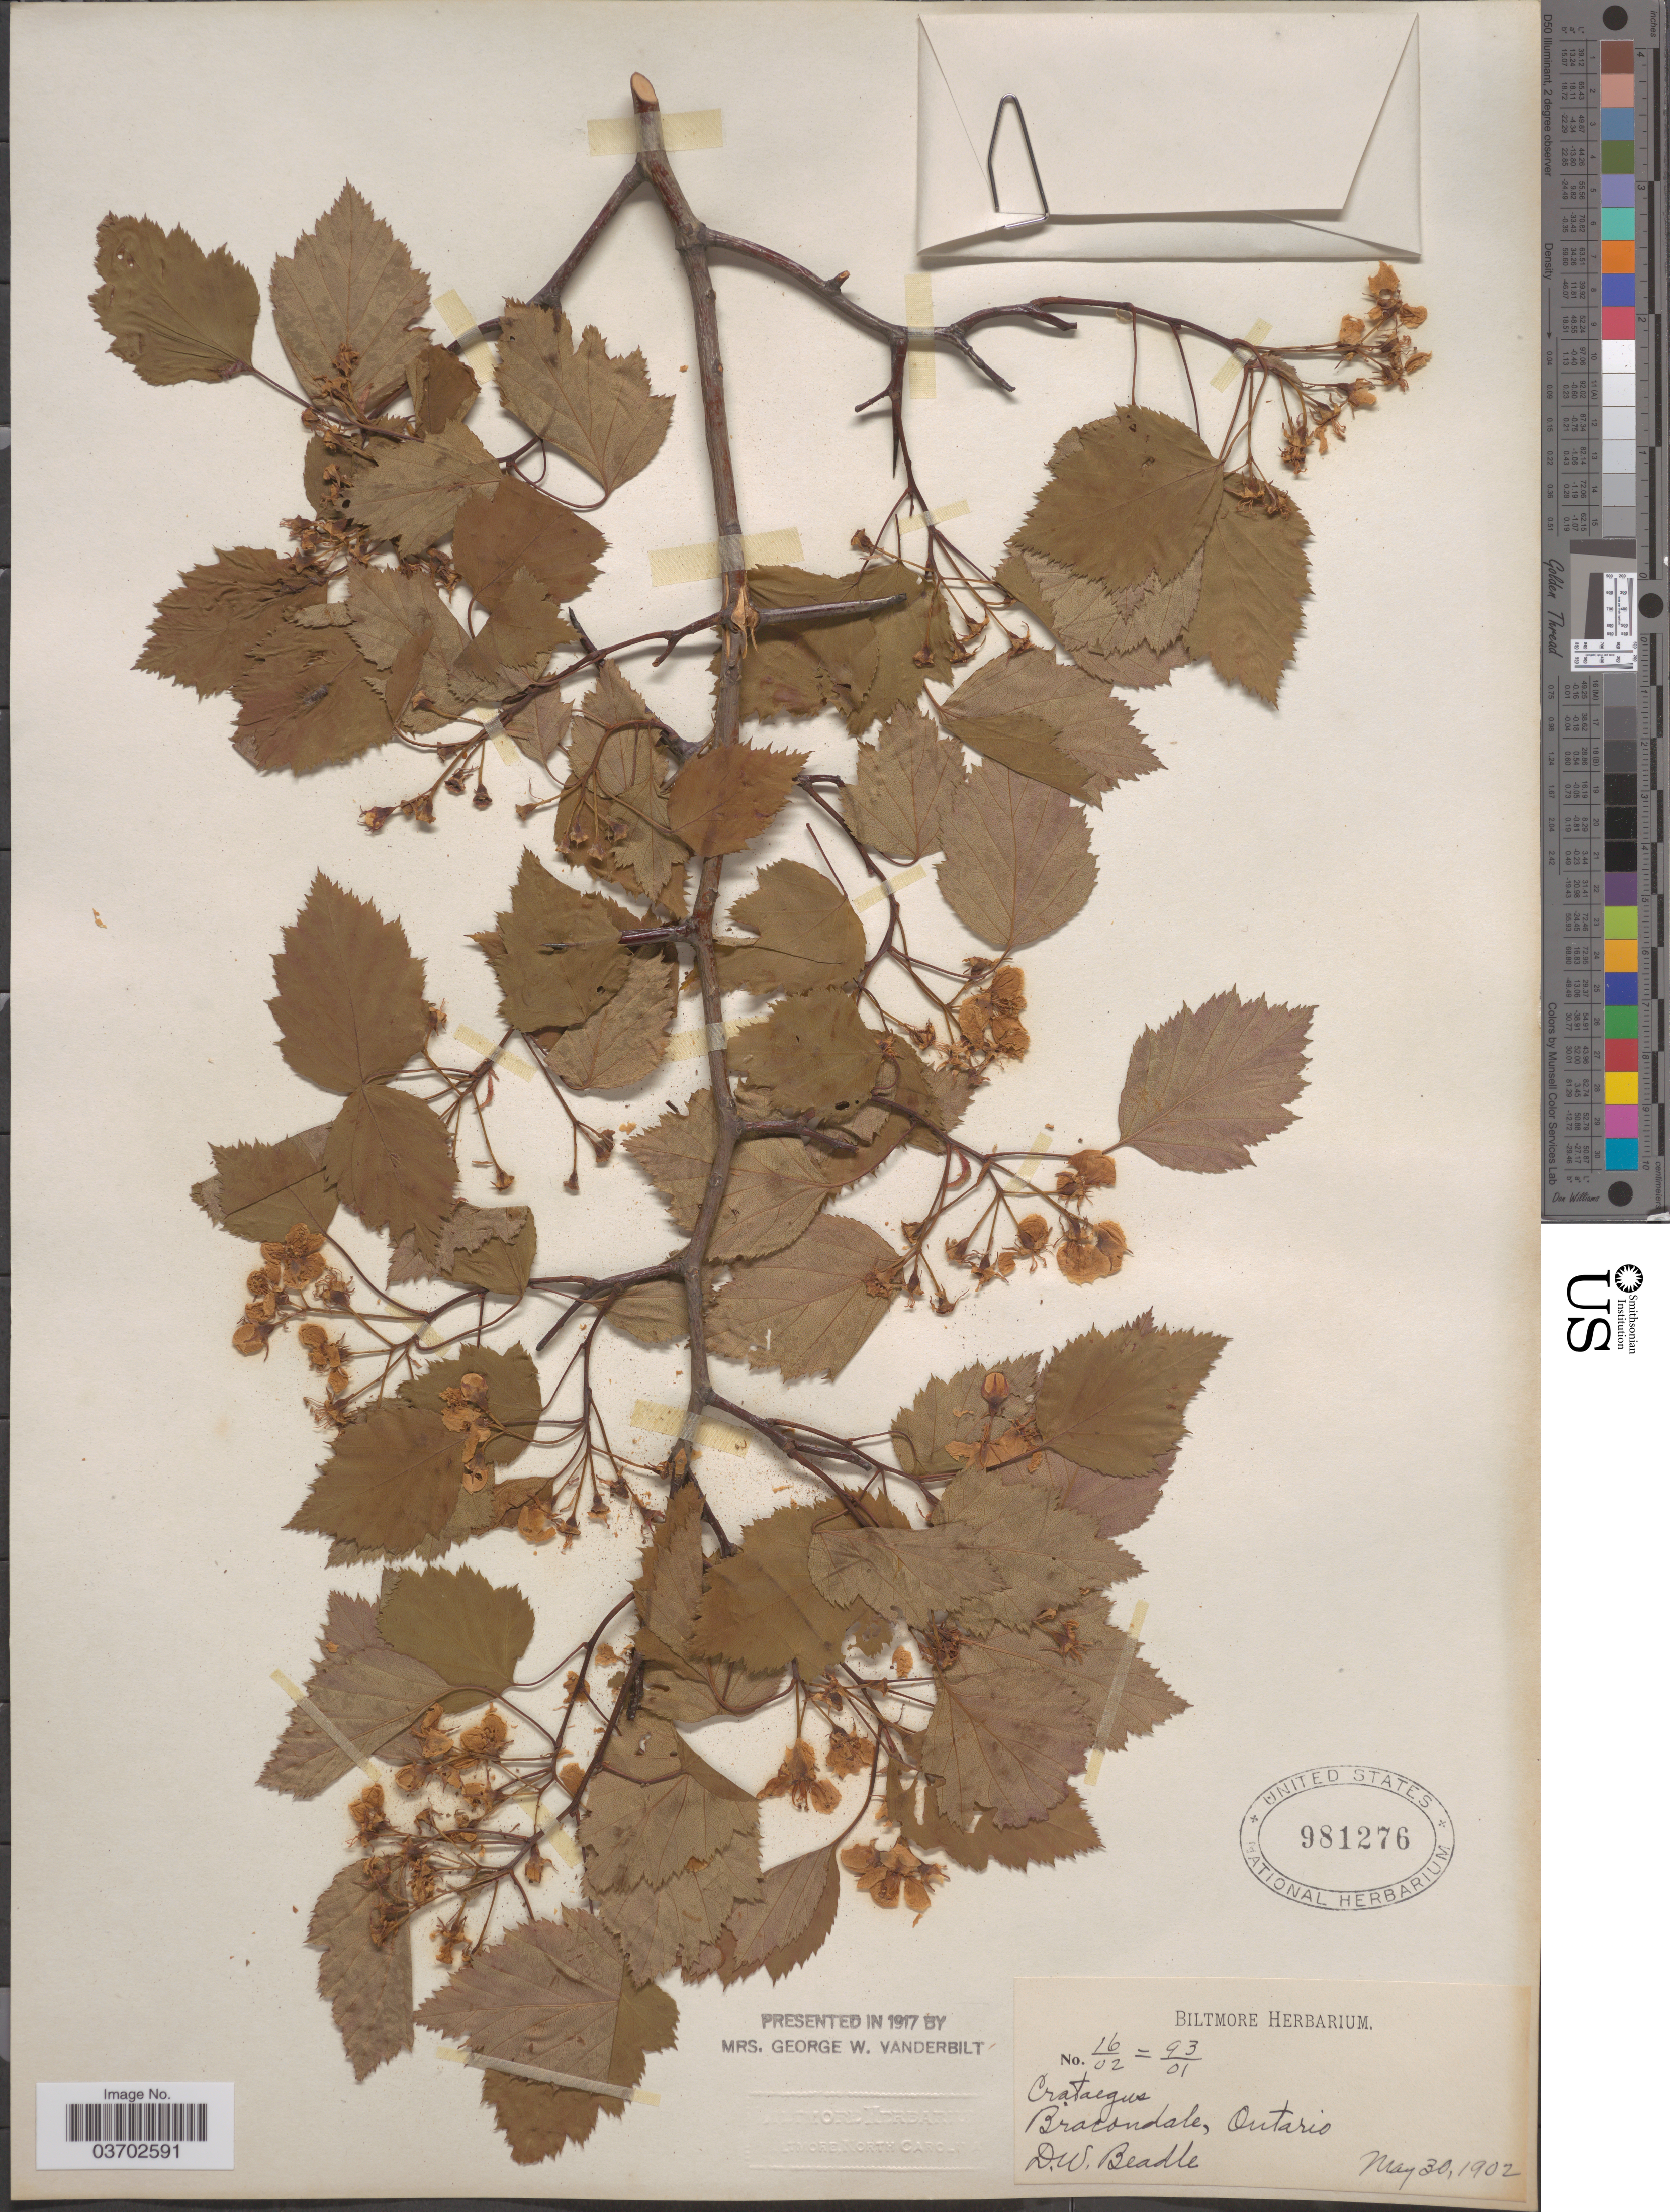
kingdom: Plantae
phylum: Tracheophyta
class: Magnoliopsida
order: Rosales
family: Rosaceae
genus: Crataegus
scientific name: Crataegus sp.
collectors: D. Beadle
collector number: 16/02=93/01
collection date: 1902-05-30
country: Canada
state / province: Ontario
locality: Bracondale.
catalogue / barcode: US 981276